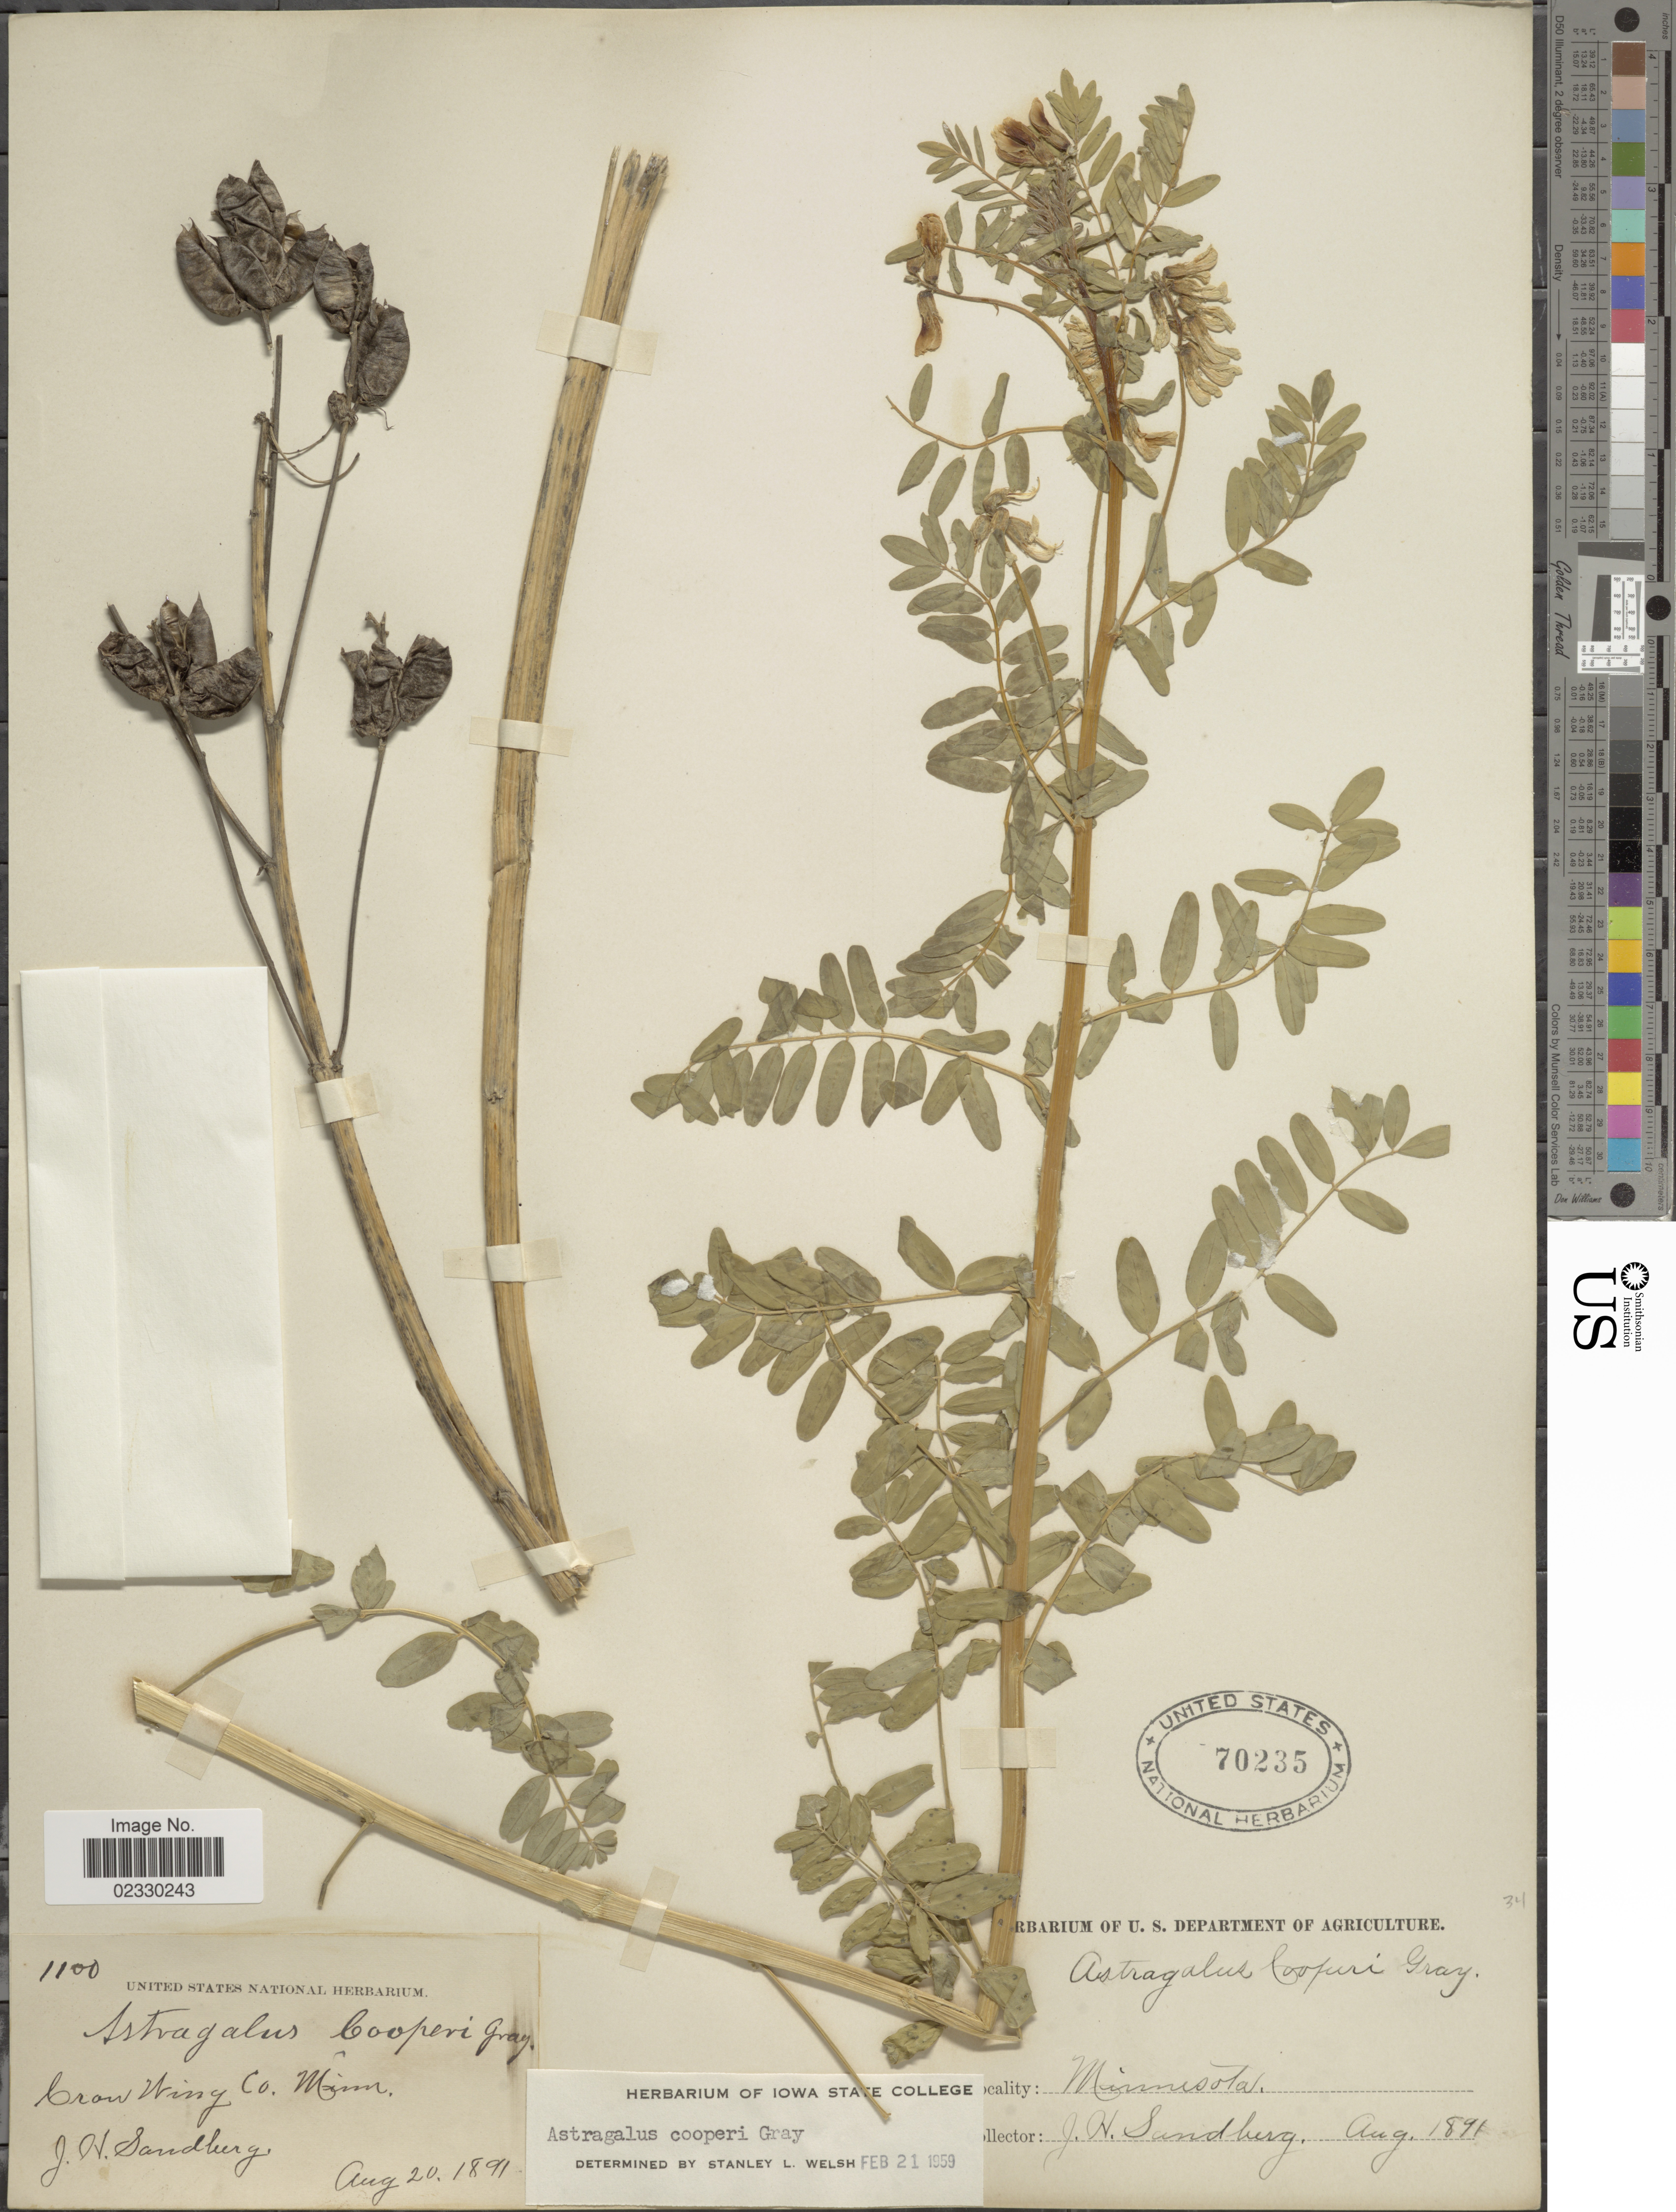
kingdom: Plantae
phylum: Tracheophyta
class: Magnoliopsida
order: Fabales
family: Fabaceae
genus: Astragalus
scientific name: Astragalus cooperi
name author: A. Gray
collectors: J. H. Sandberg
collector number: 1100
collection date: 1891-08-20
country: United States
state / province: Minnesota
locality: Crow Wing Co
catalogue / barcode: US 70235